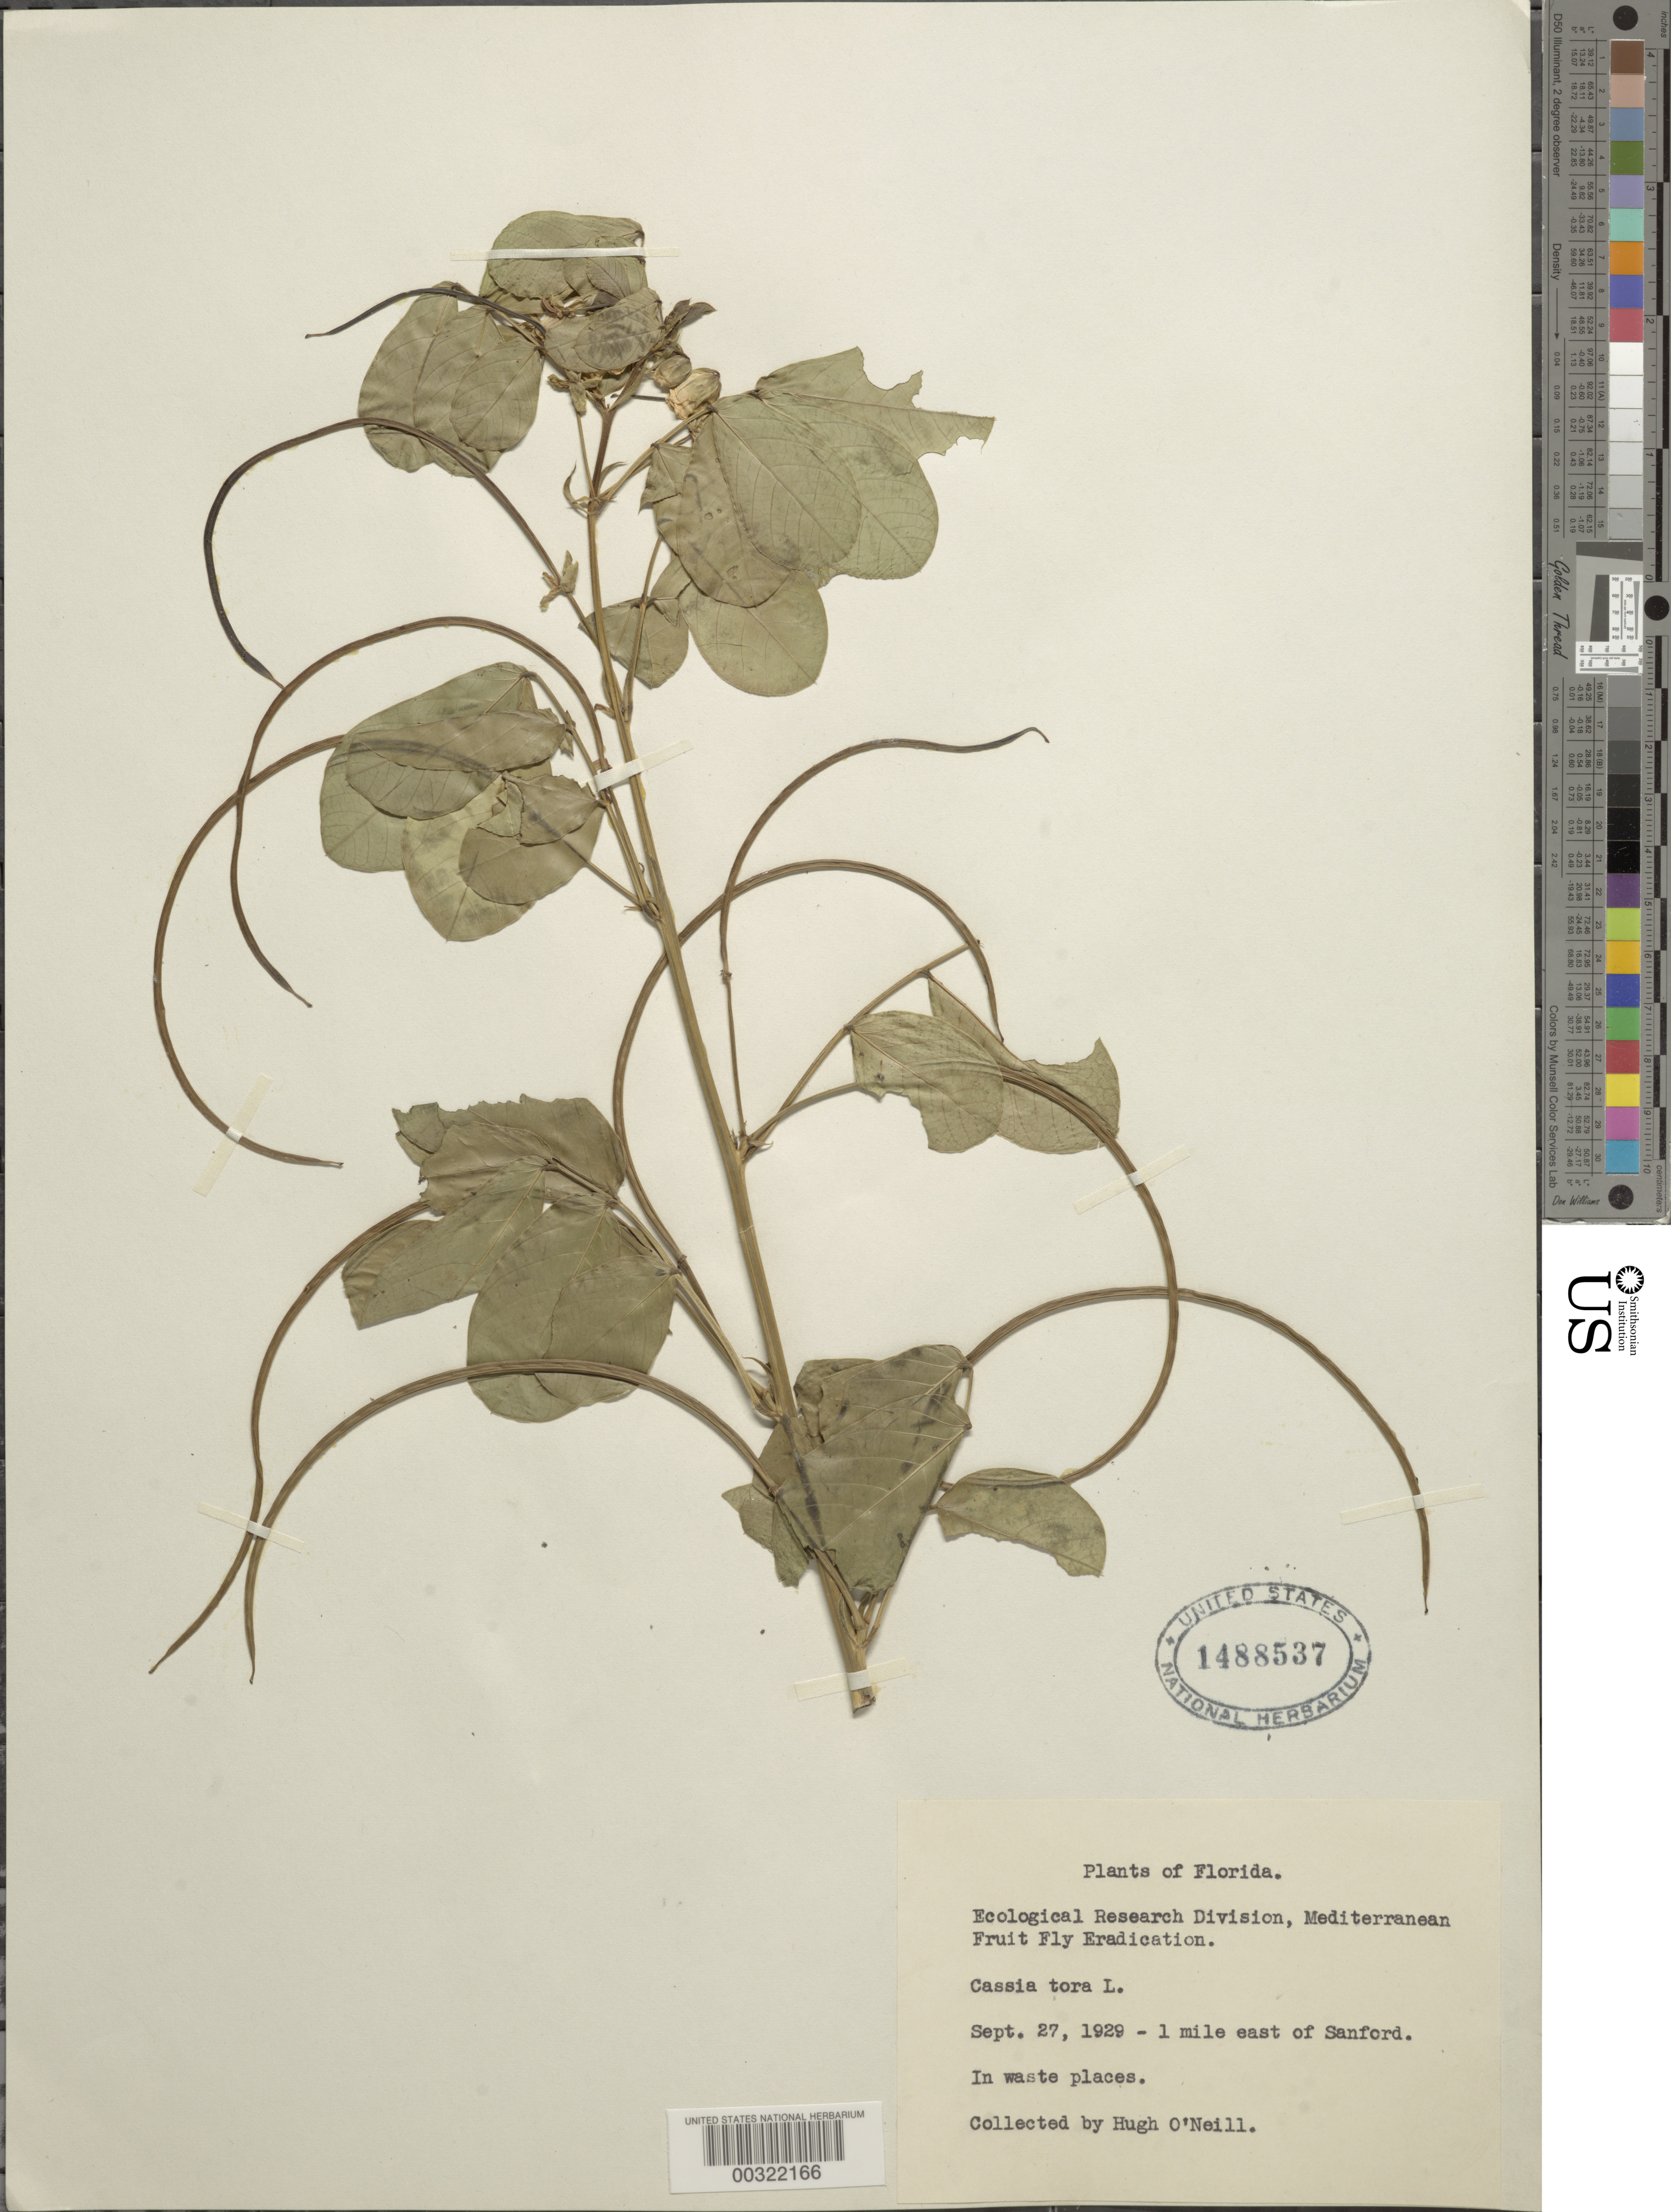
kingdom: Plantae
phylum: Tracheophyta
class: Magnoliopsida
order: Fabales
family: Fabaceae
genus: Senna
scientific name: Senna obtusifolia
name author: (L.) H.S. Irwin & Barneby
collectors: H. O'Neill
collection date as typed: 27 Sep 1929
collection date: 1929-09-27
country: United States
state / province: Florida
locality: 1 mi e of sanford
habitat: In waste places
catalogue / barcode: US 1488537